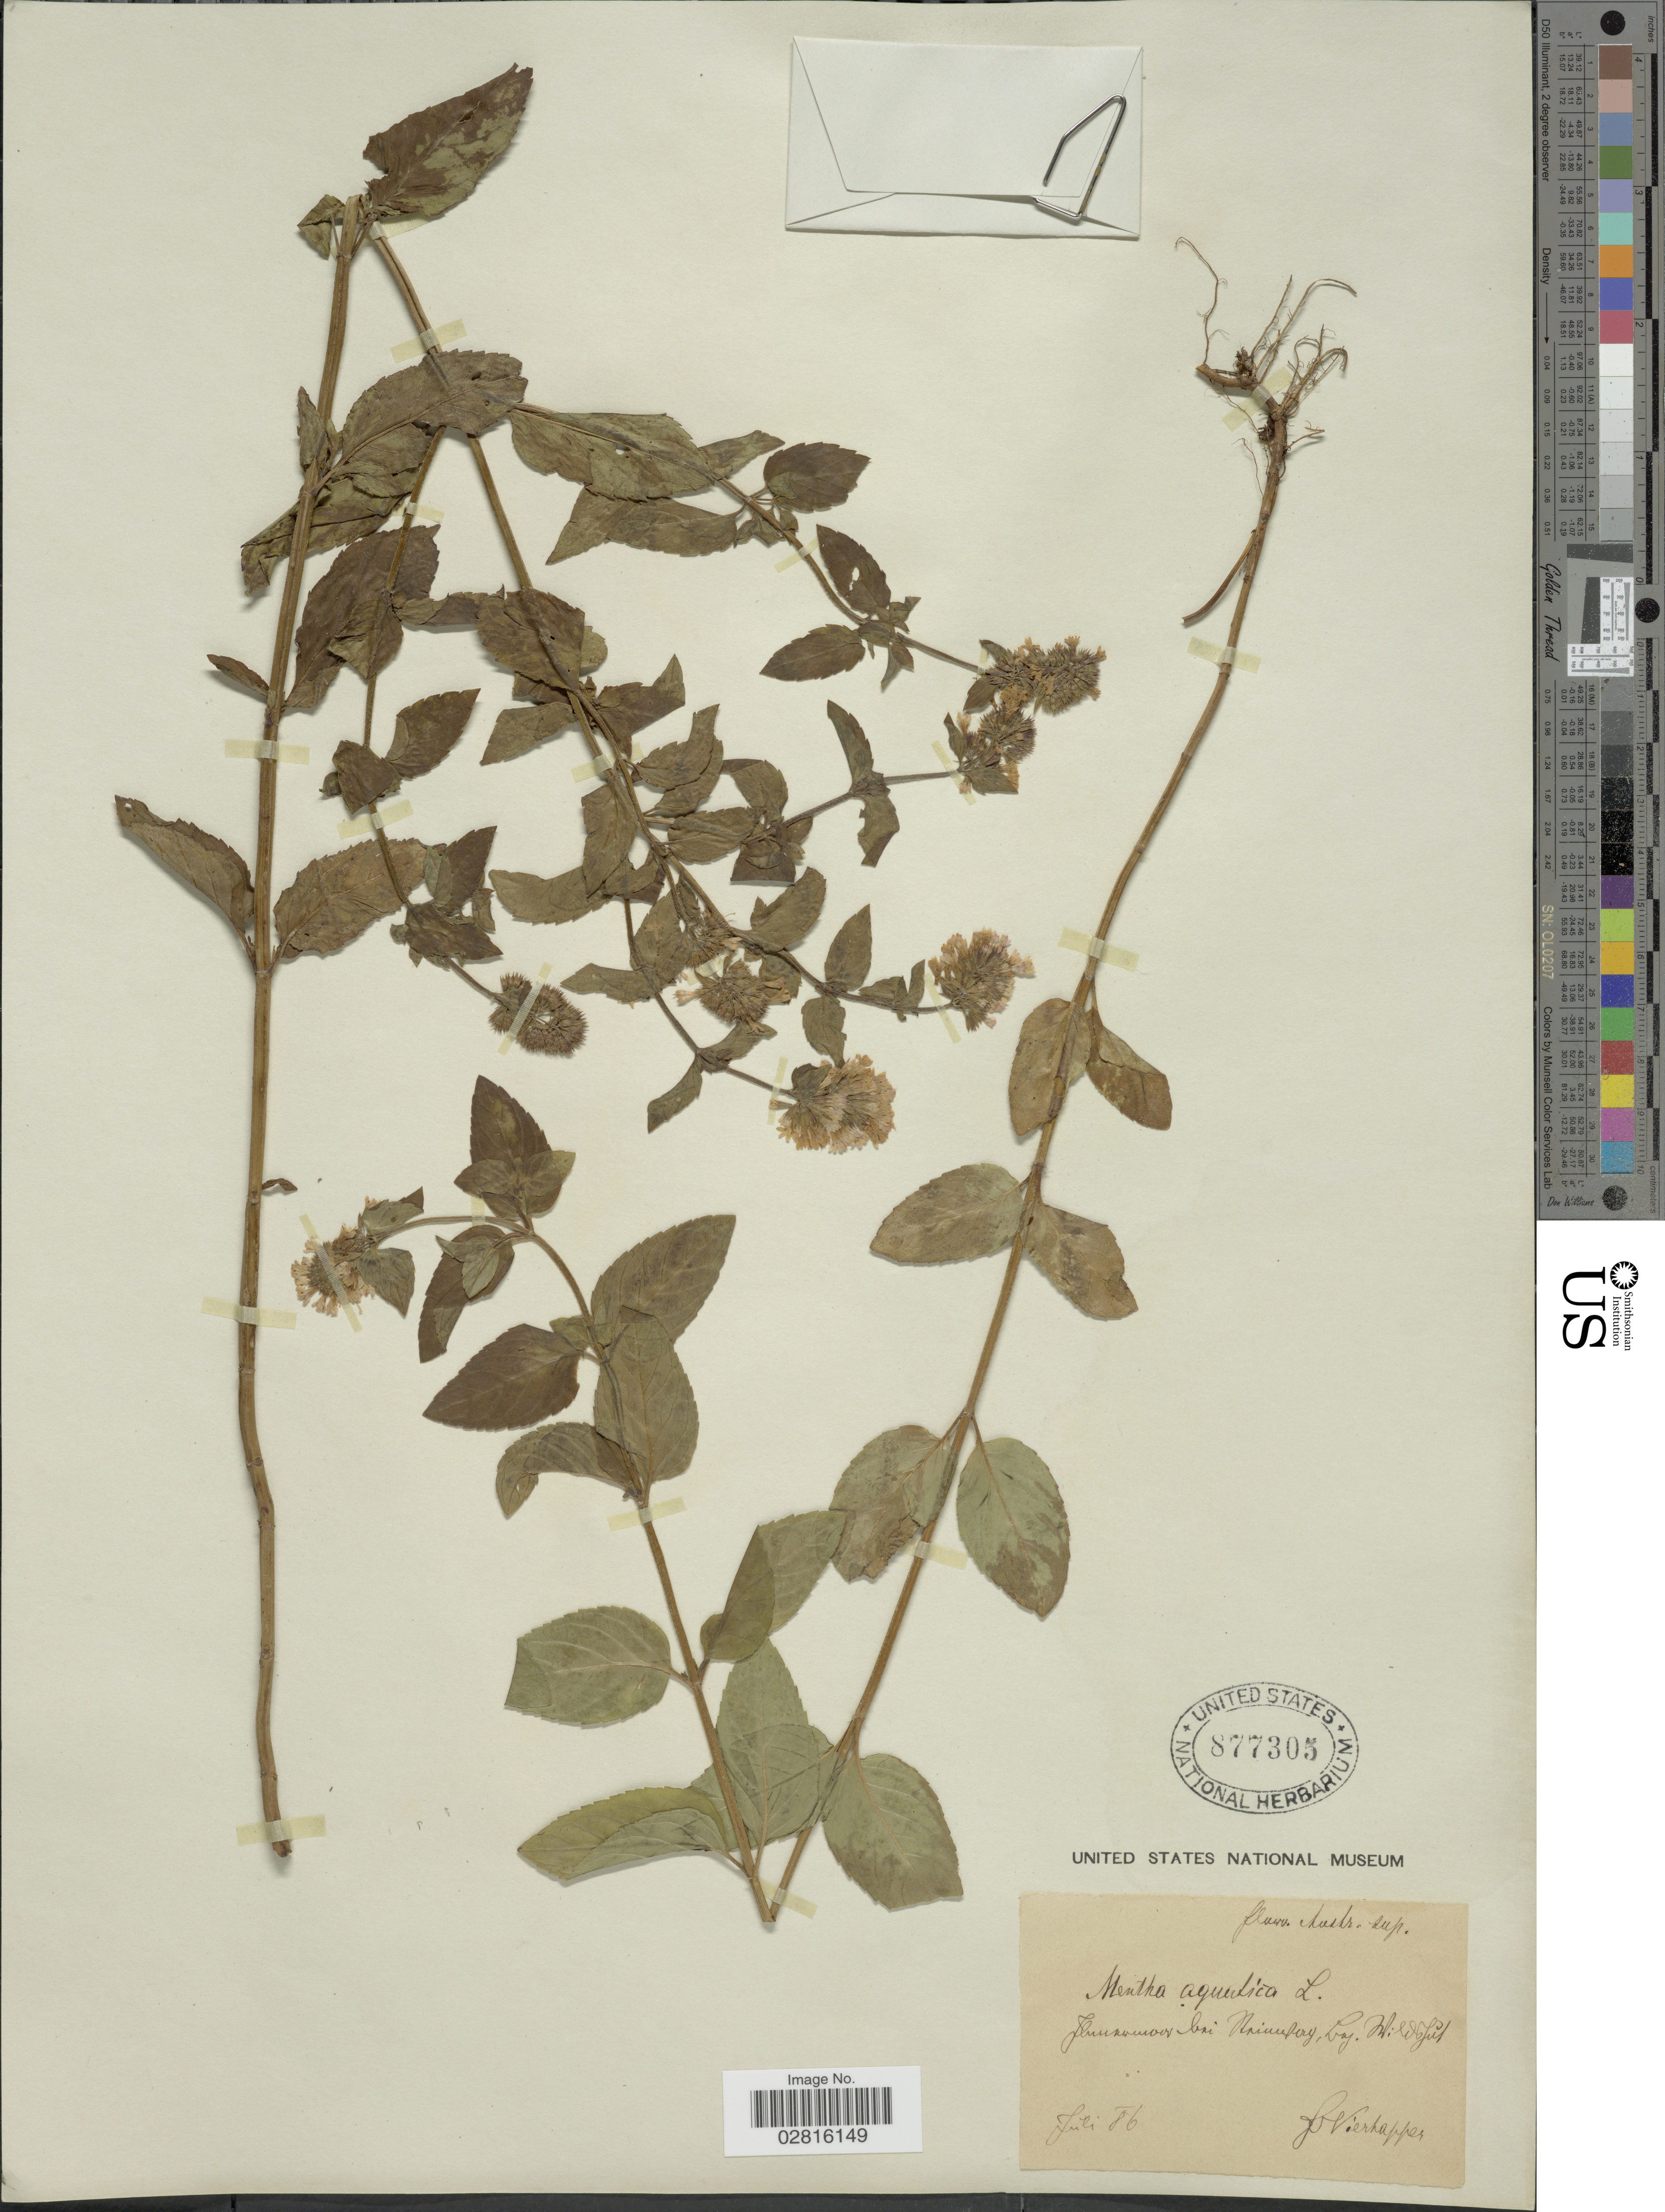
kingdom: Plantae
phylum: Tracheophyta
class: Magnoliopsida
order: Lamiales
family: Lamiaceae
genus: Mentha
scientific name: Mentha aquatica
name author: L.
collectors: F. Vierhapper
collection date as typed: Transcribed d/m/y: /7/86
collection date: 1886-07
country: Austria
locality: Flora Aust. sup.,Ibmermoor bei Steinwag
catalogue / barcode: US 877305